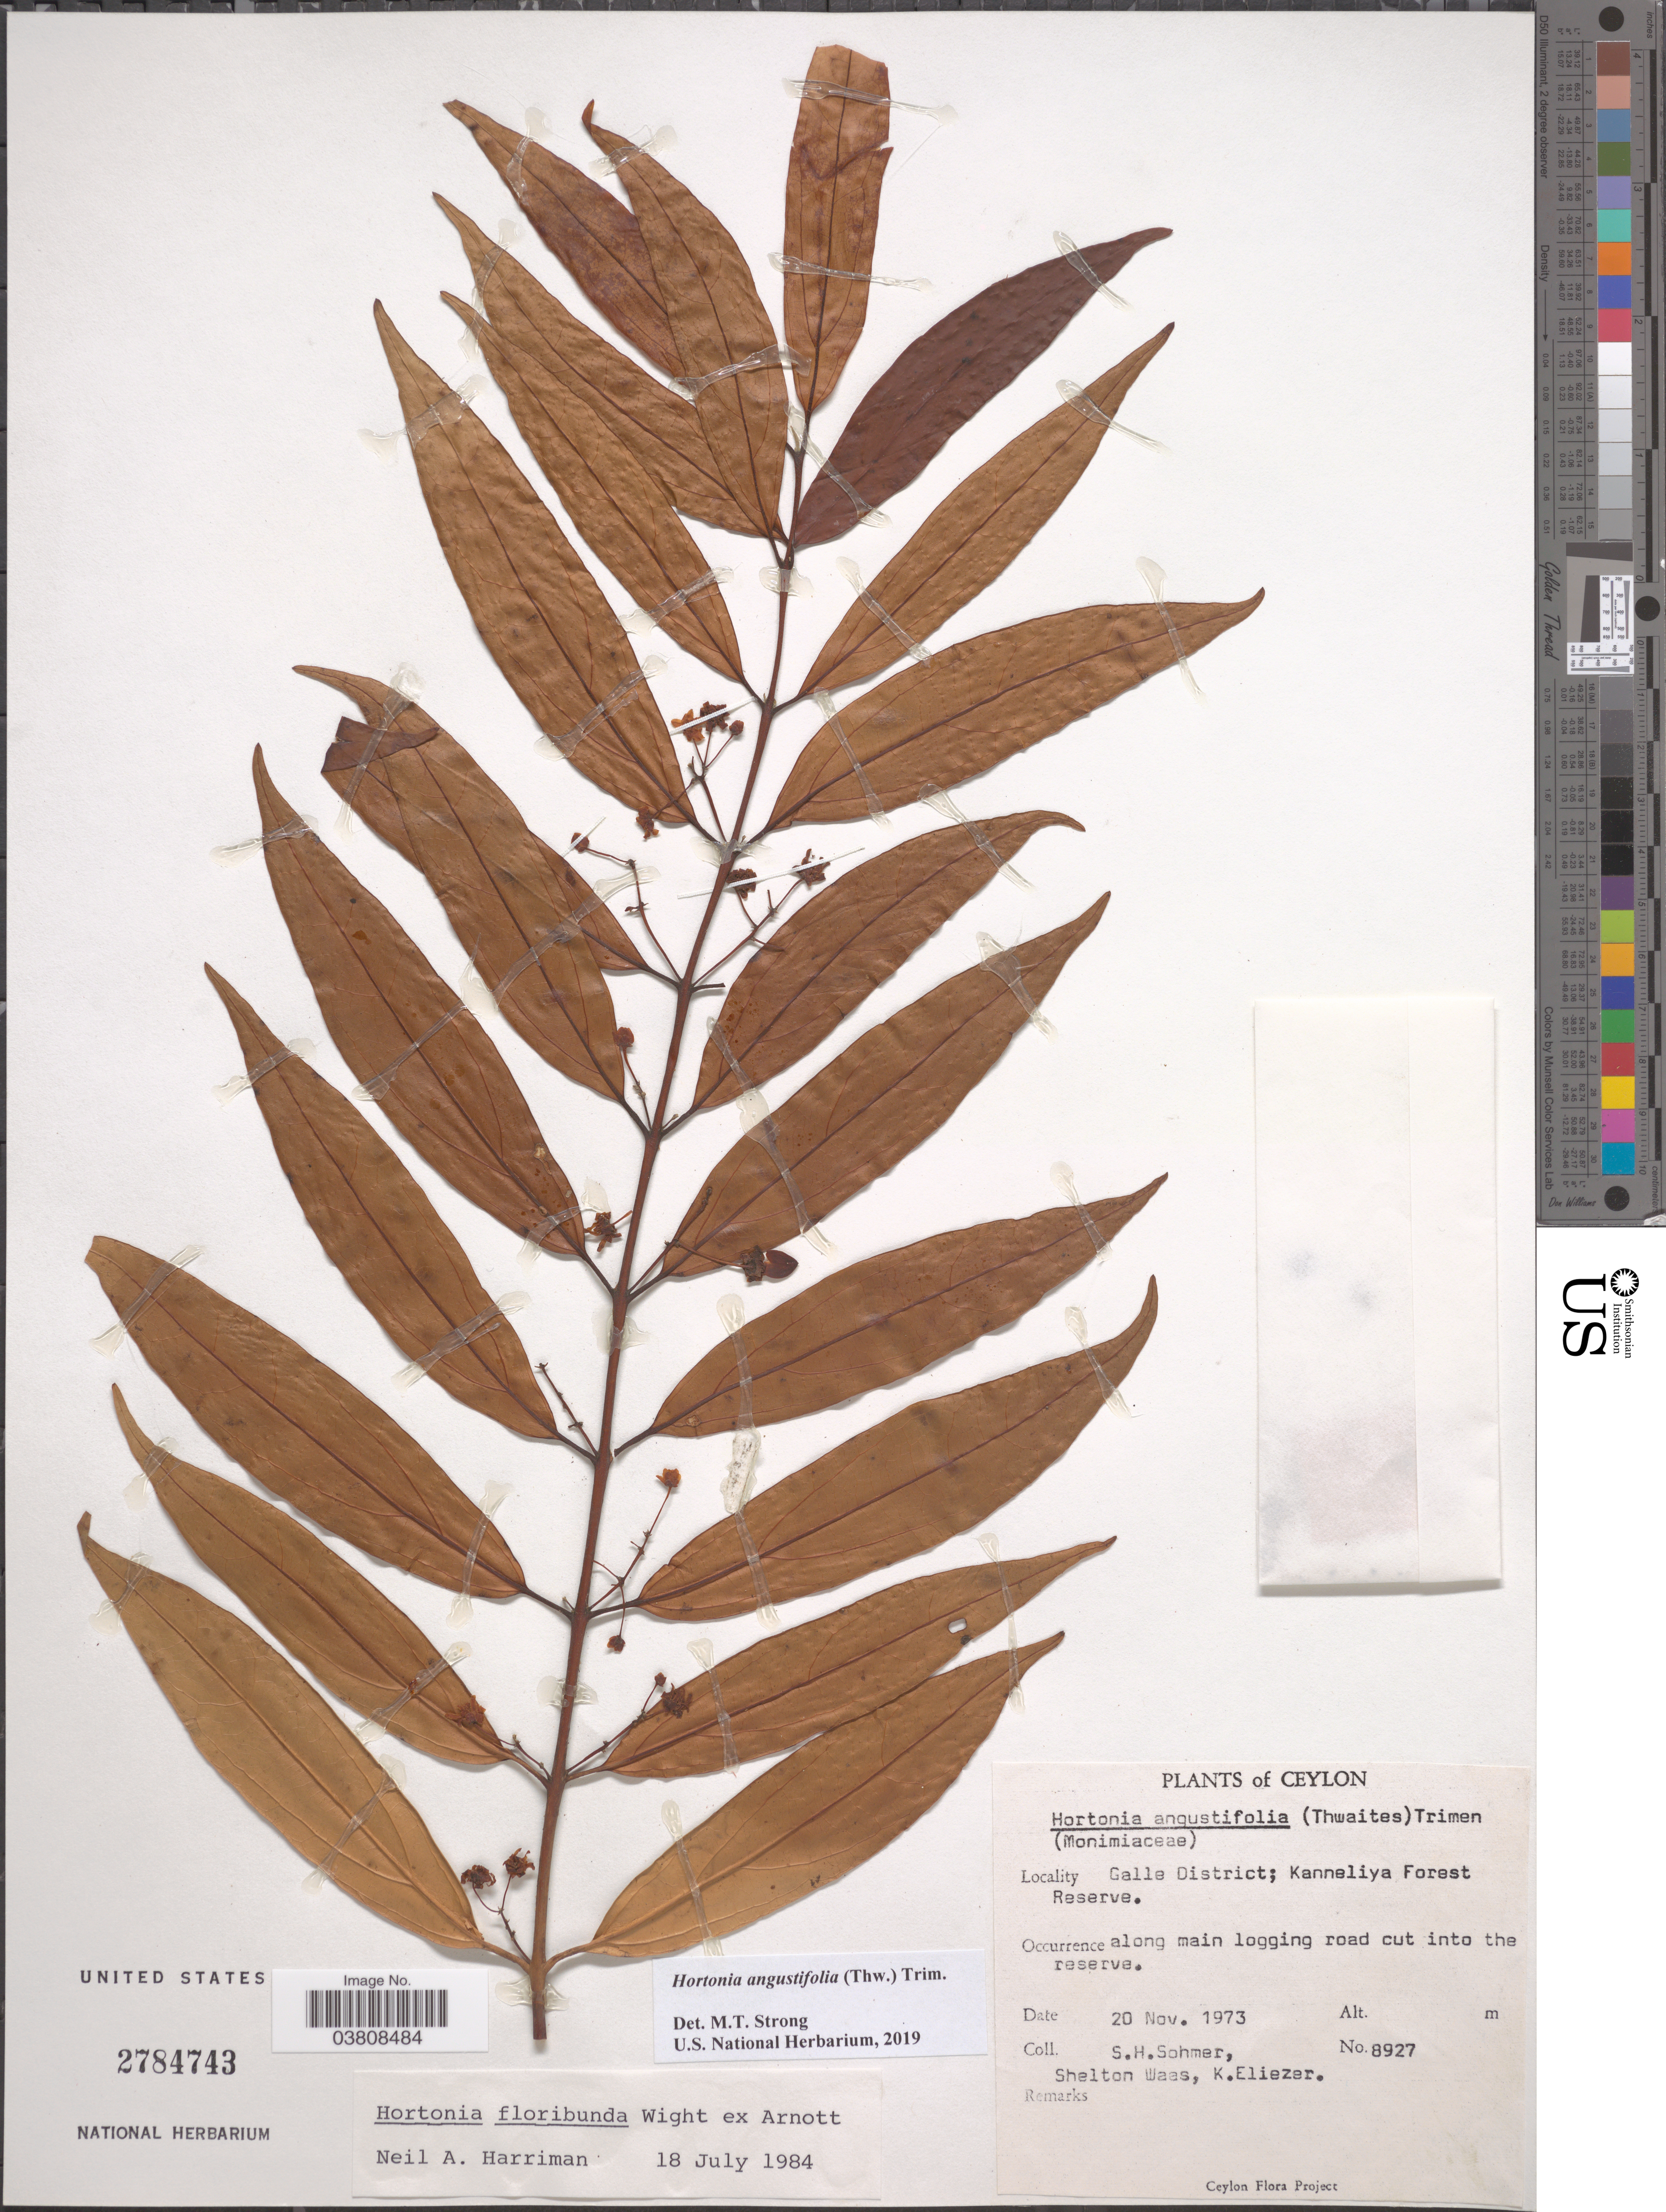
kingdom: Plantae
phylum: Tracheophyta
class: Magnoliopsida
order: Laurales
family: Monimiaceae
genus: Hortonia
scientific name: Hortonia angustifolia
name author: Trimen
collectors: S. H. Sohmer, S. Waas & K. Eliezer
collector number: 8927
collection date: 1973-11-20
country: Sri Lanka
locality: Ceylon. Galle District; Kanneliya Forest Reserve. Along main logging road cut into the reserve.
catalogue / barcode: US 2784743